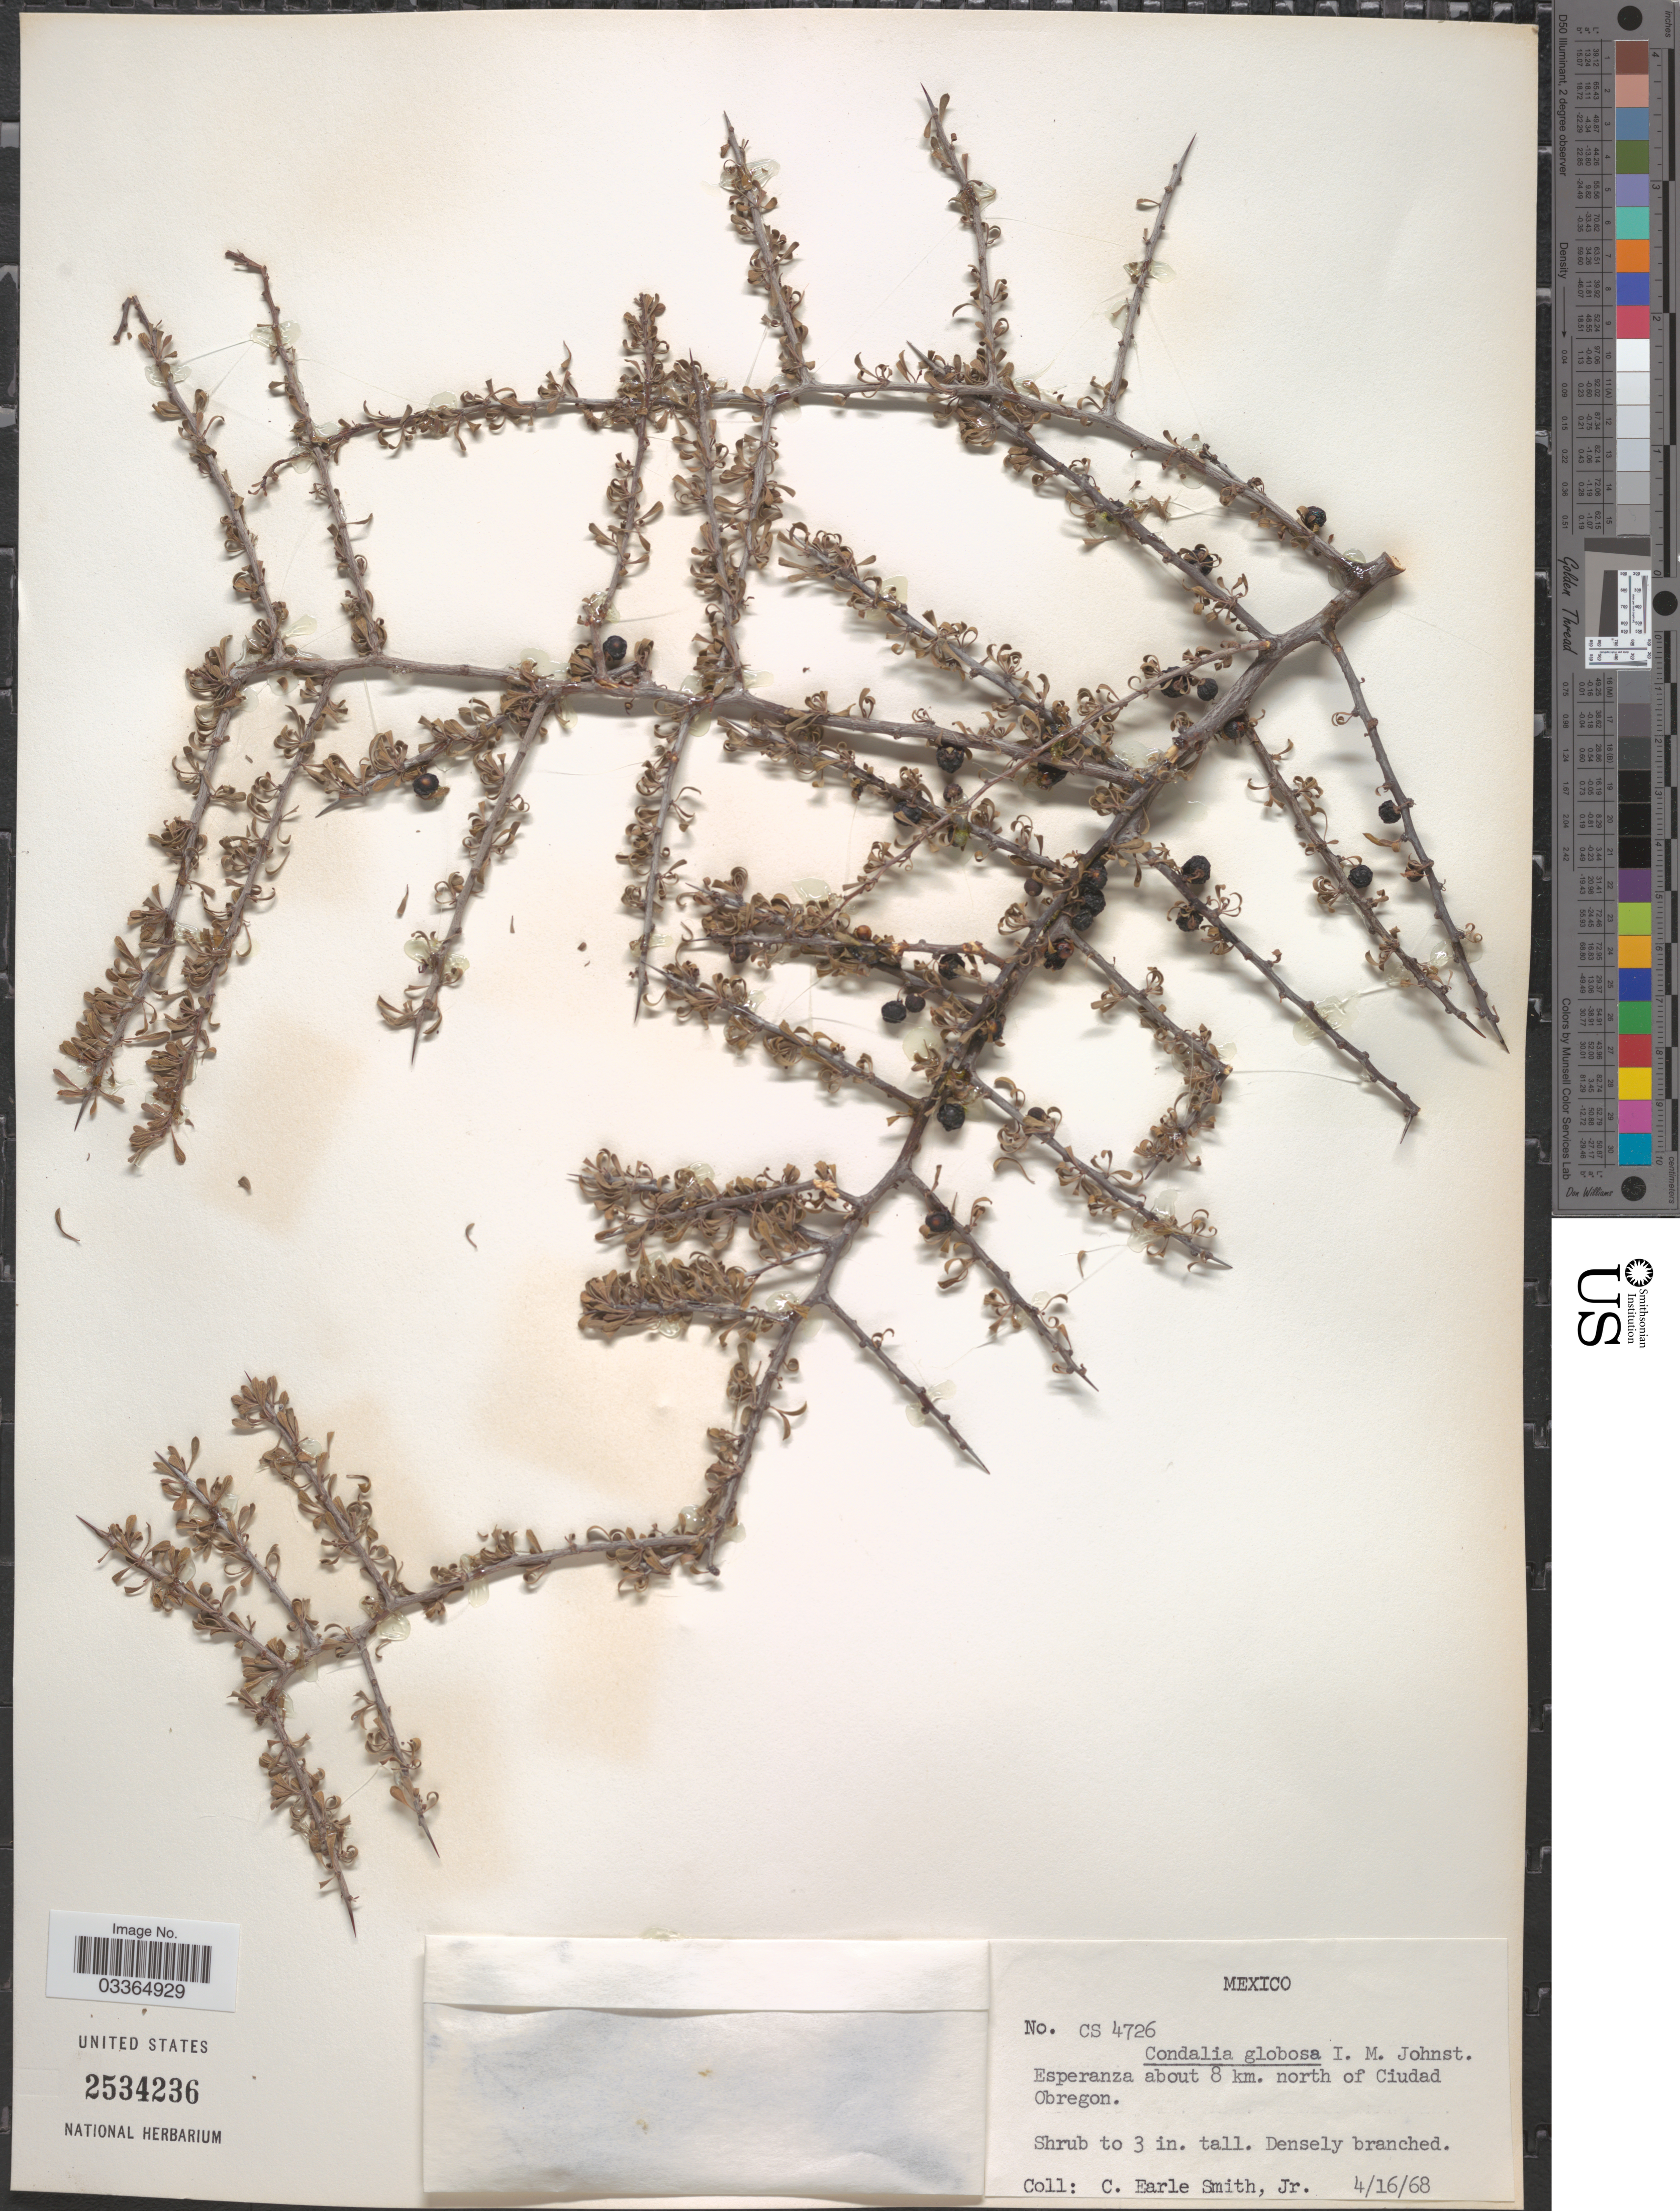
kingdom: Plantae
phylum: Tracheophyta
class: Magnoliopsida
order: Rosales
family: Rhamnaceae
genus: Condalia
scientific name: Condalia globosa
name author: I.M. Johnst.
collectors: C. E. Smith Jr.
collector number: CS4726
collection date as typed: Transcribed d/m/y: 16/4/68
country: Mexico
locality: Esperanza about 8 km. north of Ciudad Obregon.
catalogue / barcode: US 2534236